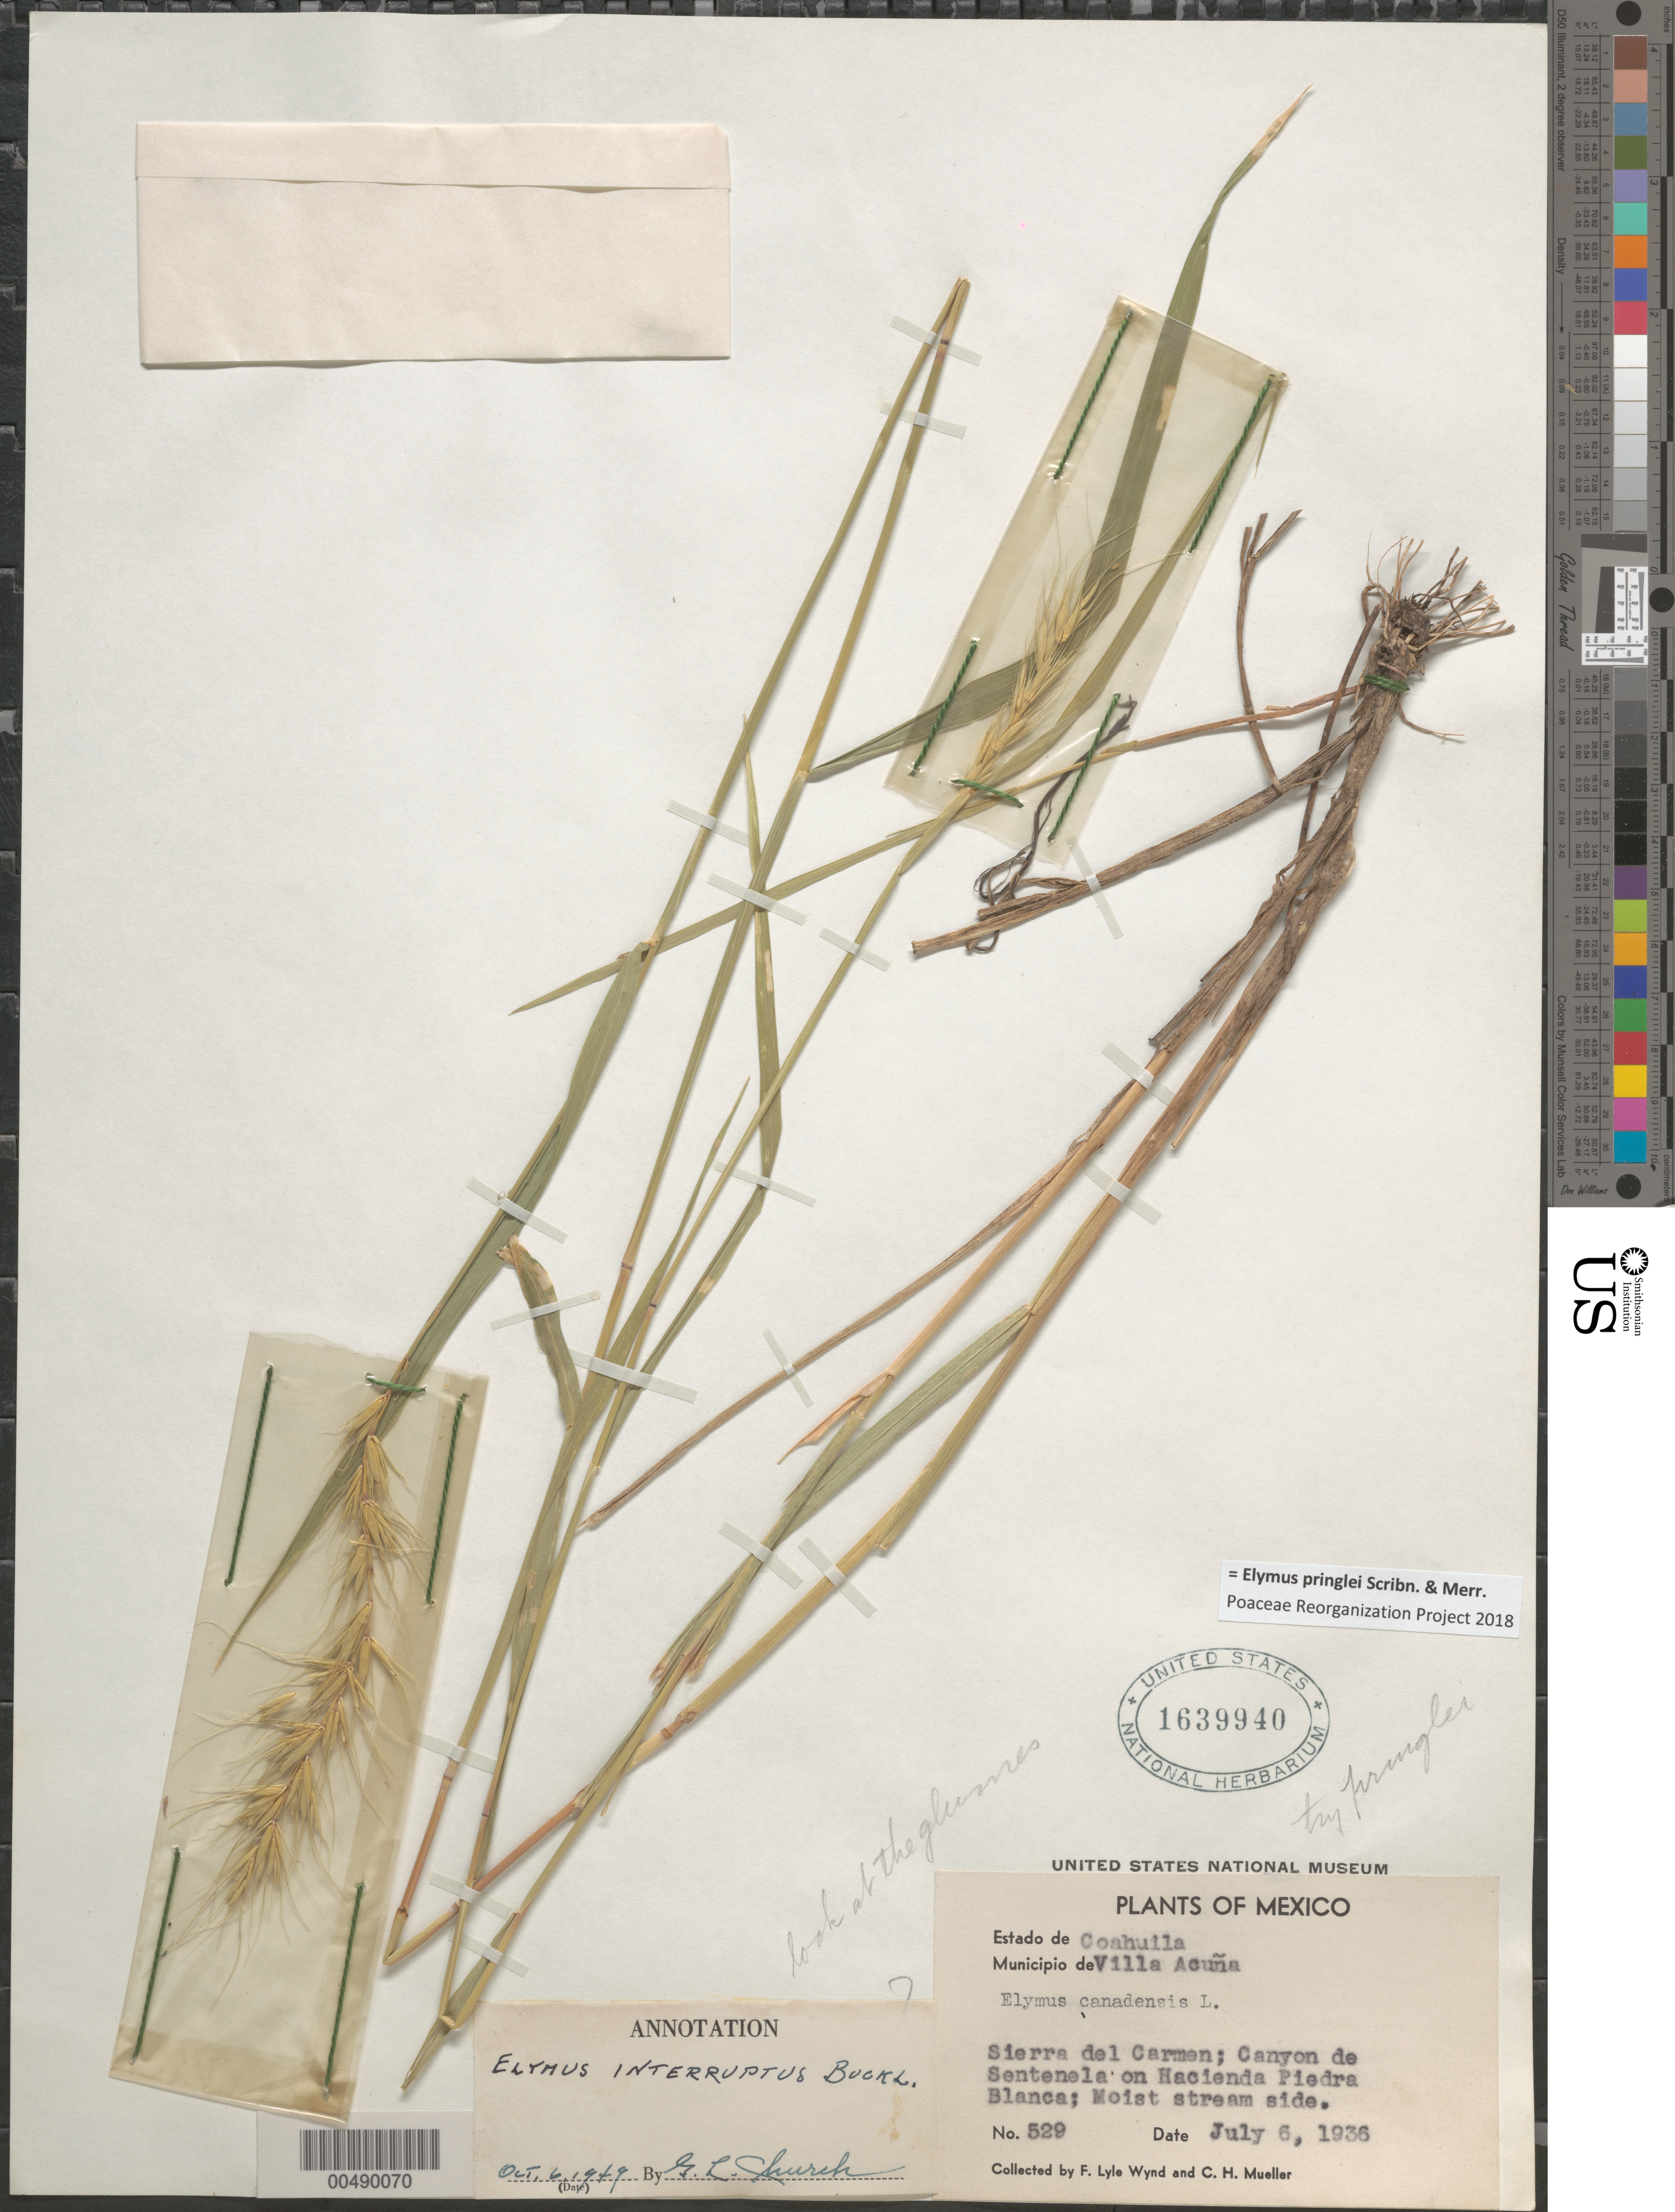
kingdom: Plantae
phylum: Tracheophyta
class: Liliopsida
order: Poales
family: Poaceae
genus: Elymus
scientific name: Elymus pringlei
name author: Scribn. & Merr.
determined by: Poaceae Reorganization Project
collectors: F. L. Wynd & C. H. Muller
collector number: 529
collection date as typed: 6 Jul 1936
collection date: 1936-07-06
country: Mexico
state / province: Coahuila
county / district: Acuña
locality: Sierra del Carmen, Canyon de Sentenela on Hacienda Piedra Blanca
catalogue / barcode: US 1639940